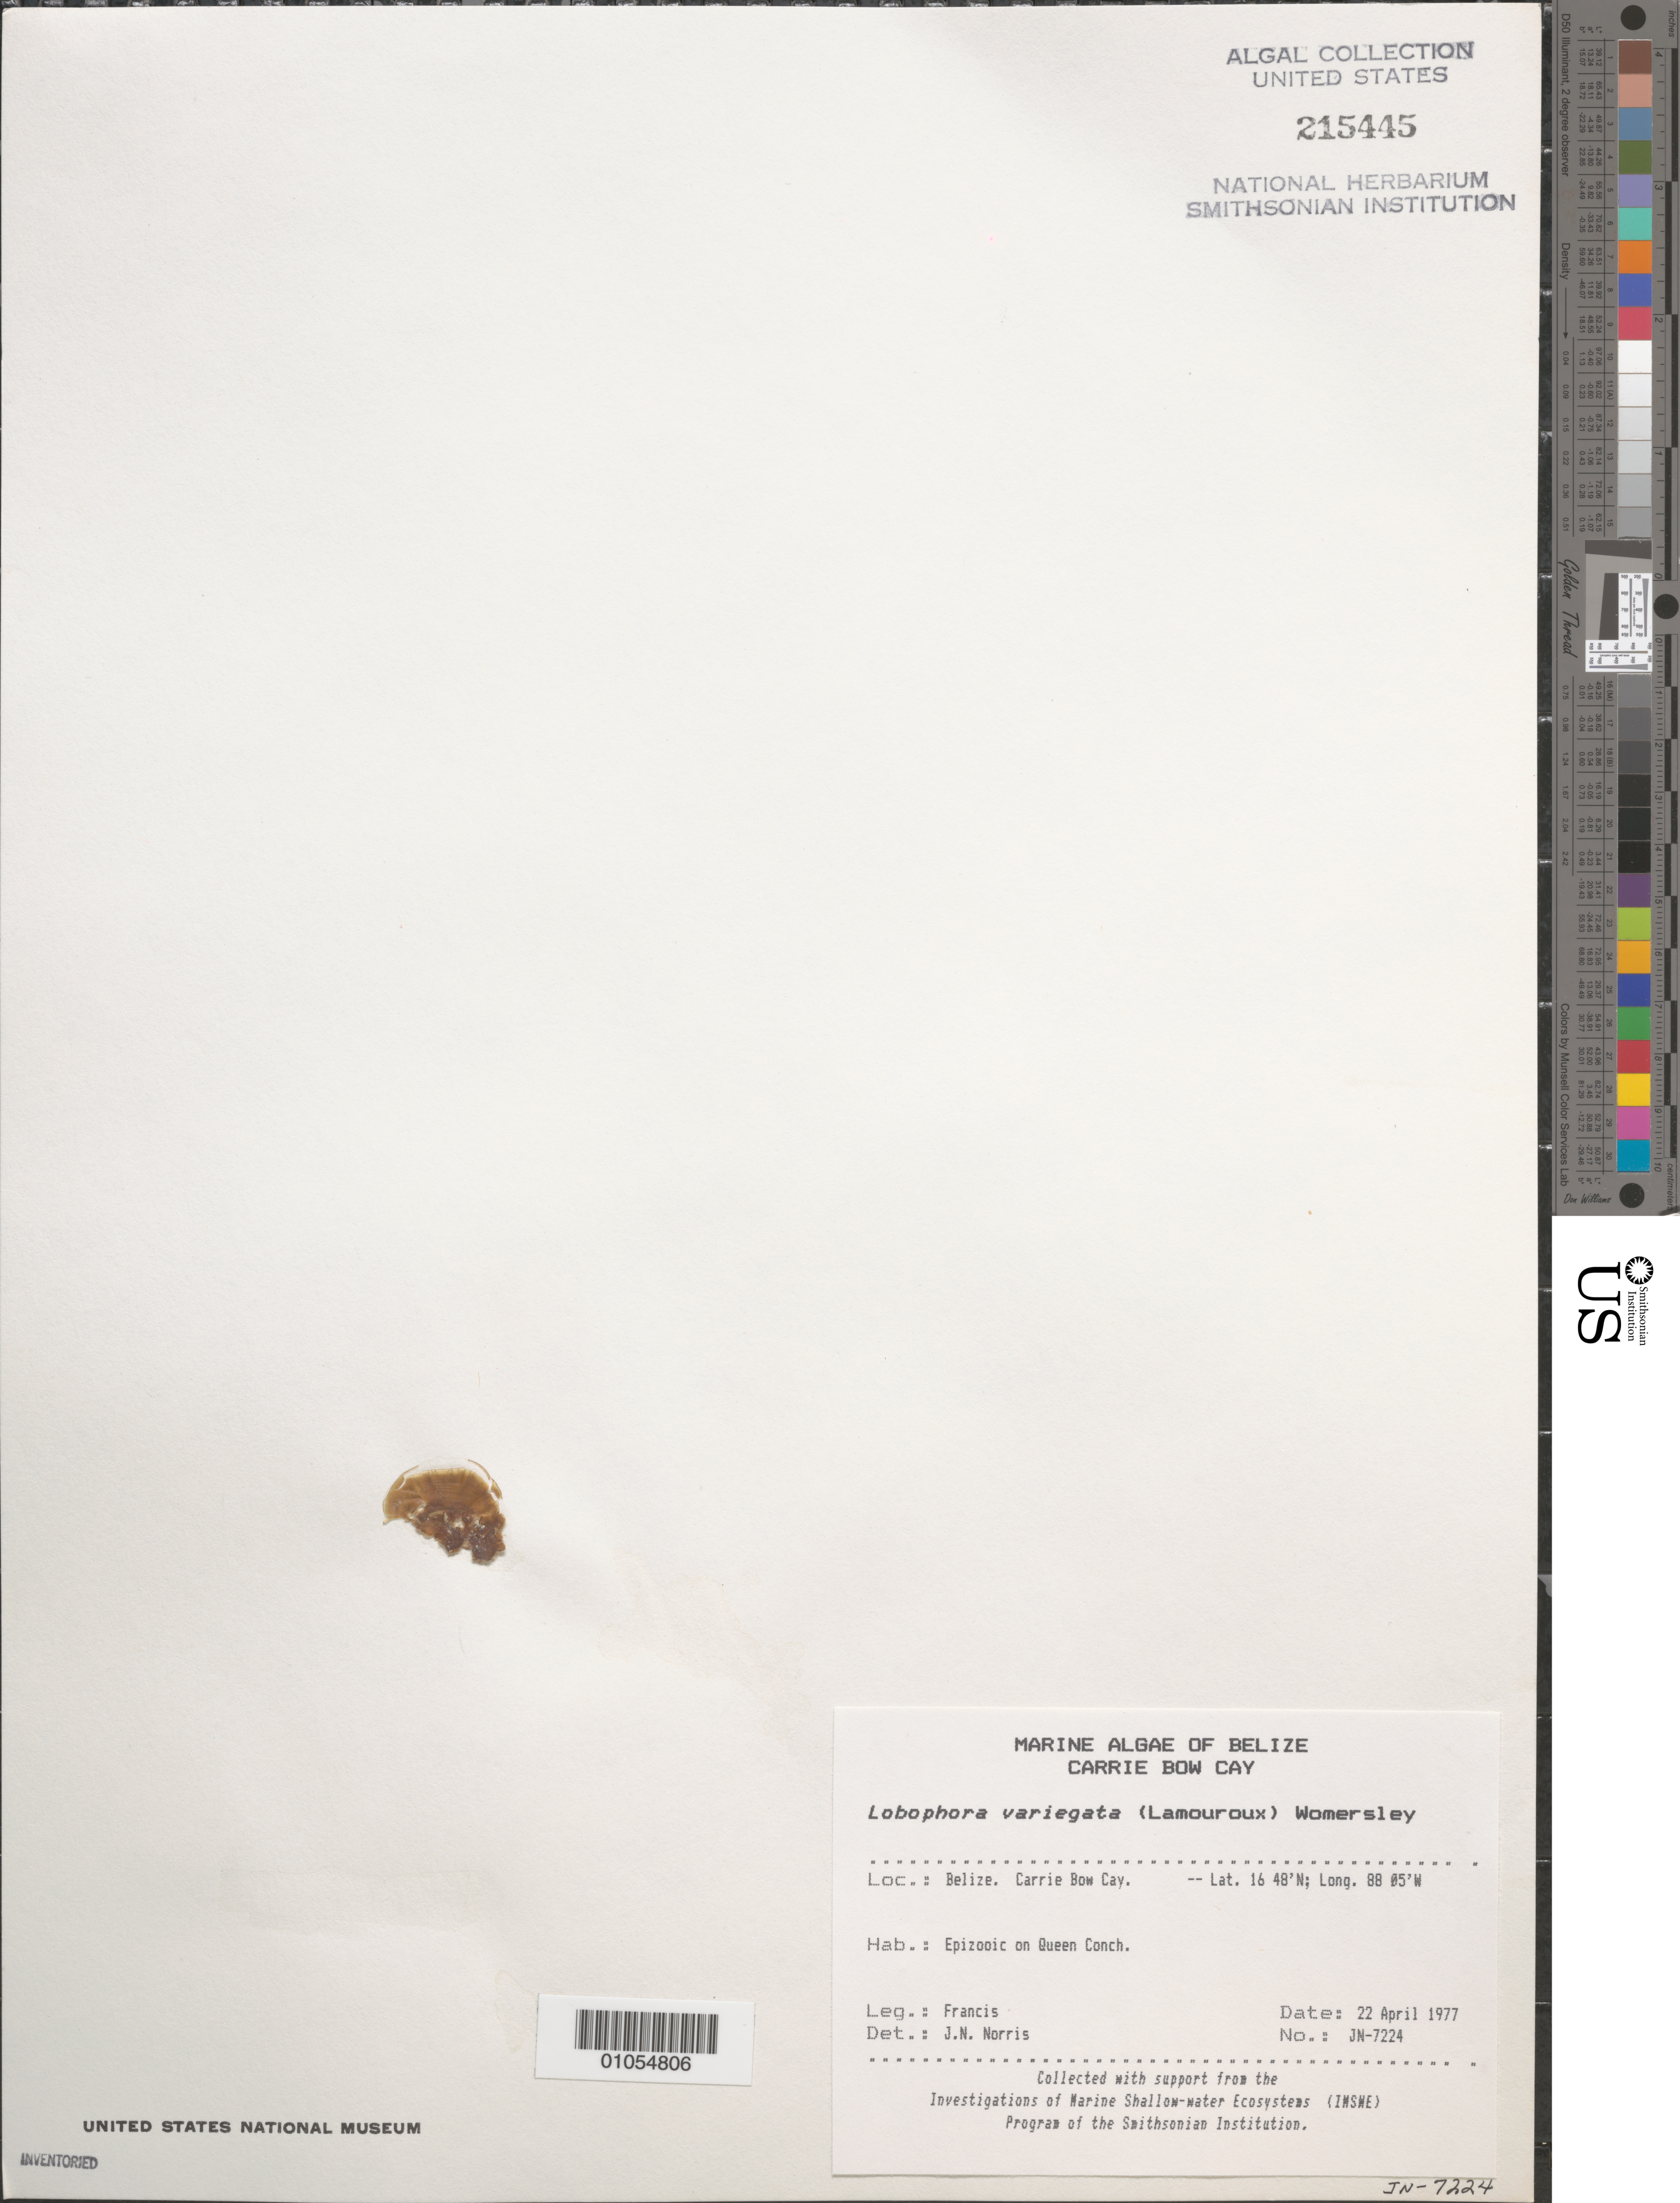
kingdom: Chromista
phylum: Ochrophyta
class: Phaeophyceae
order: Dictyotales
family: Dictyotaceae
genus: Lobophora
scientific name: Lobophora variegata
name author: (J.V.Lamouroux) Womersley & E.C. Oliveira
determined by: Norris, James N.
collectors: F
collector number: JN-7224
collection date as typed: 22 Apr 1977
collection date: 1977-04-22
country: Belize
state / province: Stann Creek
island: Carrie Bow Cay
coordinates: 16 48'N, 88 05'W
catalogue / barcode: US 215445